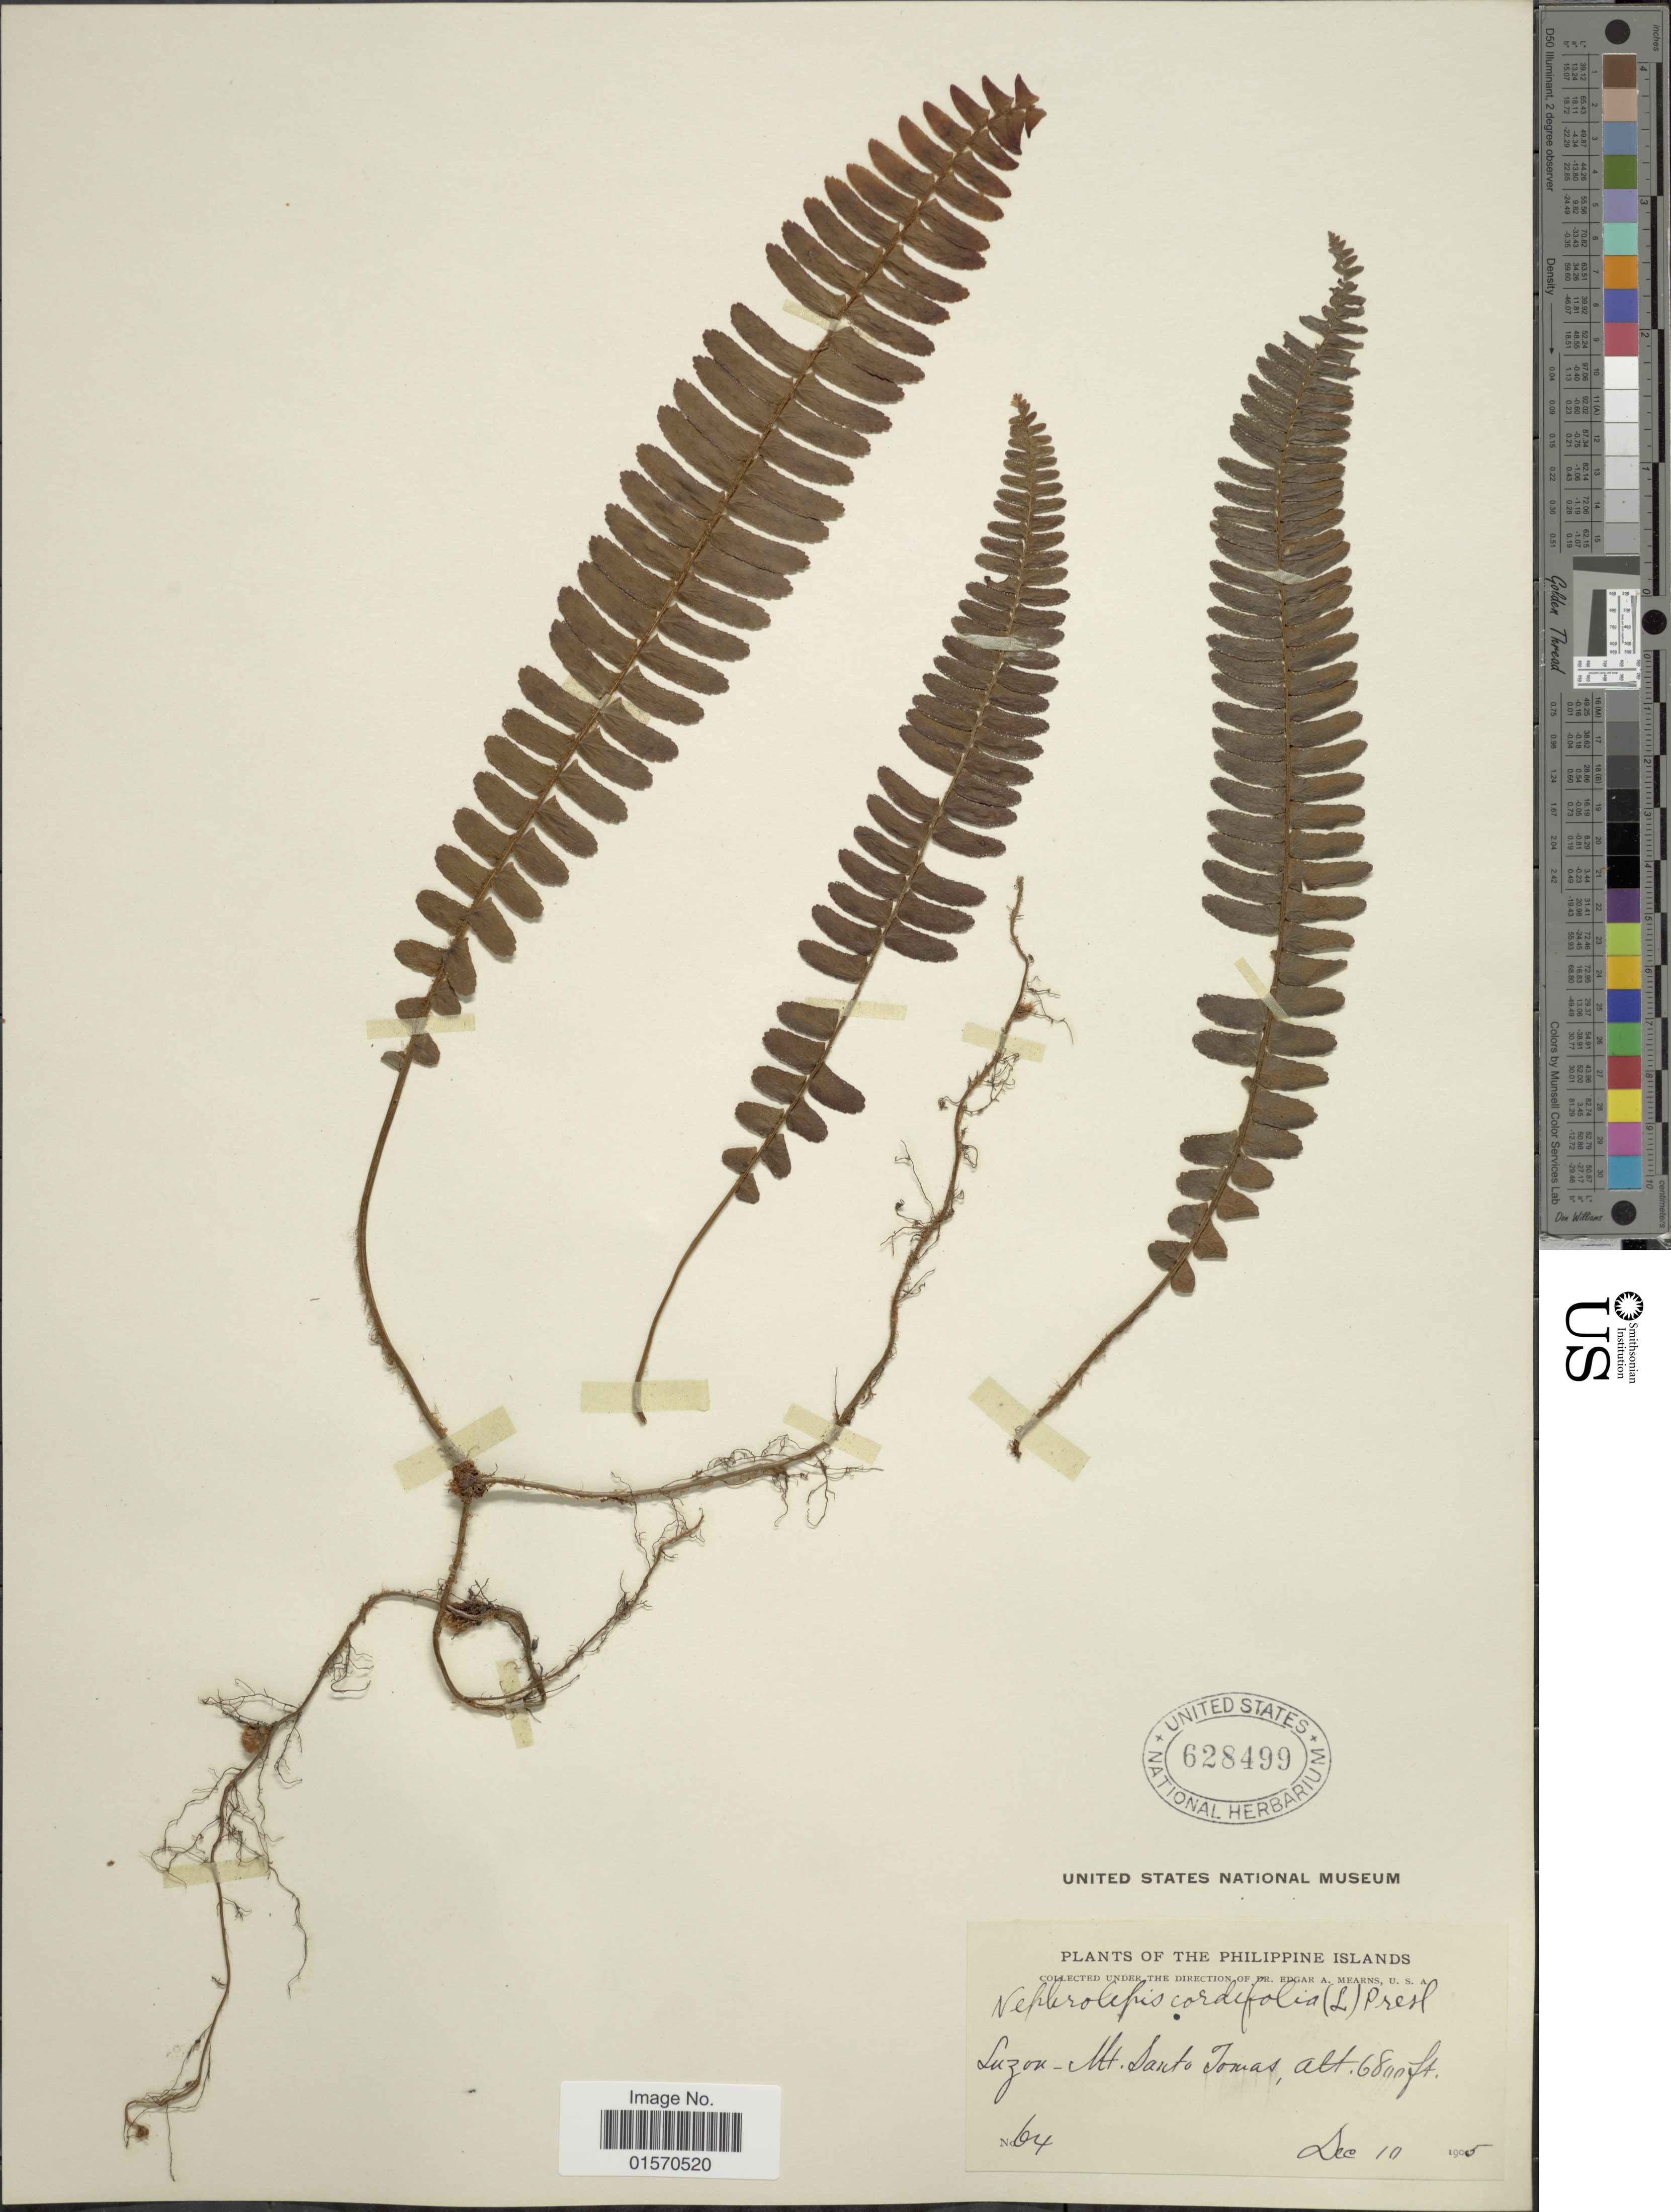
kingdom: Plantae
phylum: Tracheophyta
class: Polypodiopsida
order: Polypodiales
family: Nephrolepidaceae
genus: Nephrolepis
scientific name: Nephrolepis cordifolia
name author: (L.) C. Presl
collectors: E. A. Mearns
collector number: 64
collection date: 1905-12-10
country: Philippines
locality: Philippine Islands. Luzon - Mt. Santo Tomas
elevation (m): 2073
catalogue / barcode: US 628499